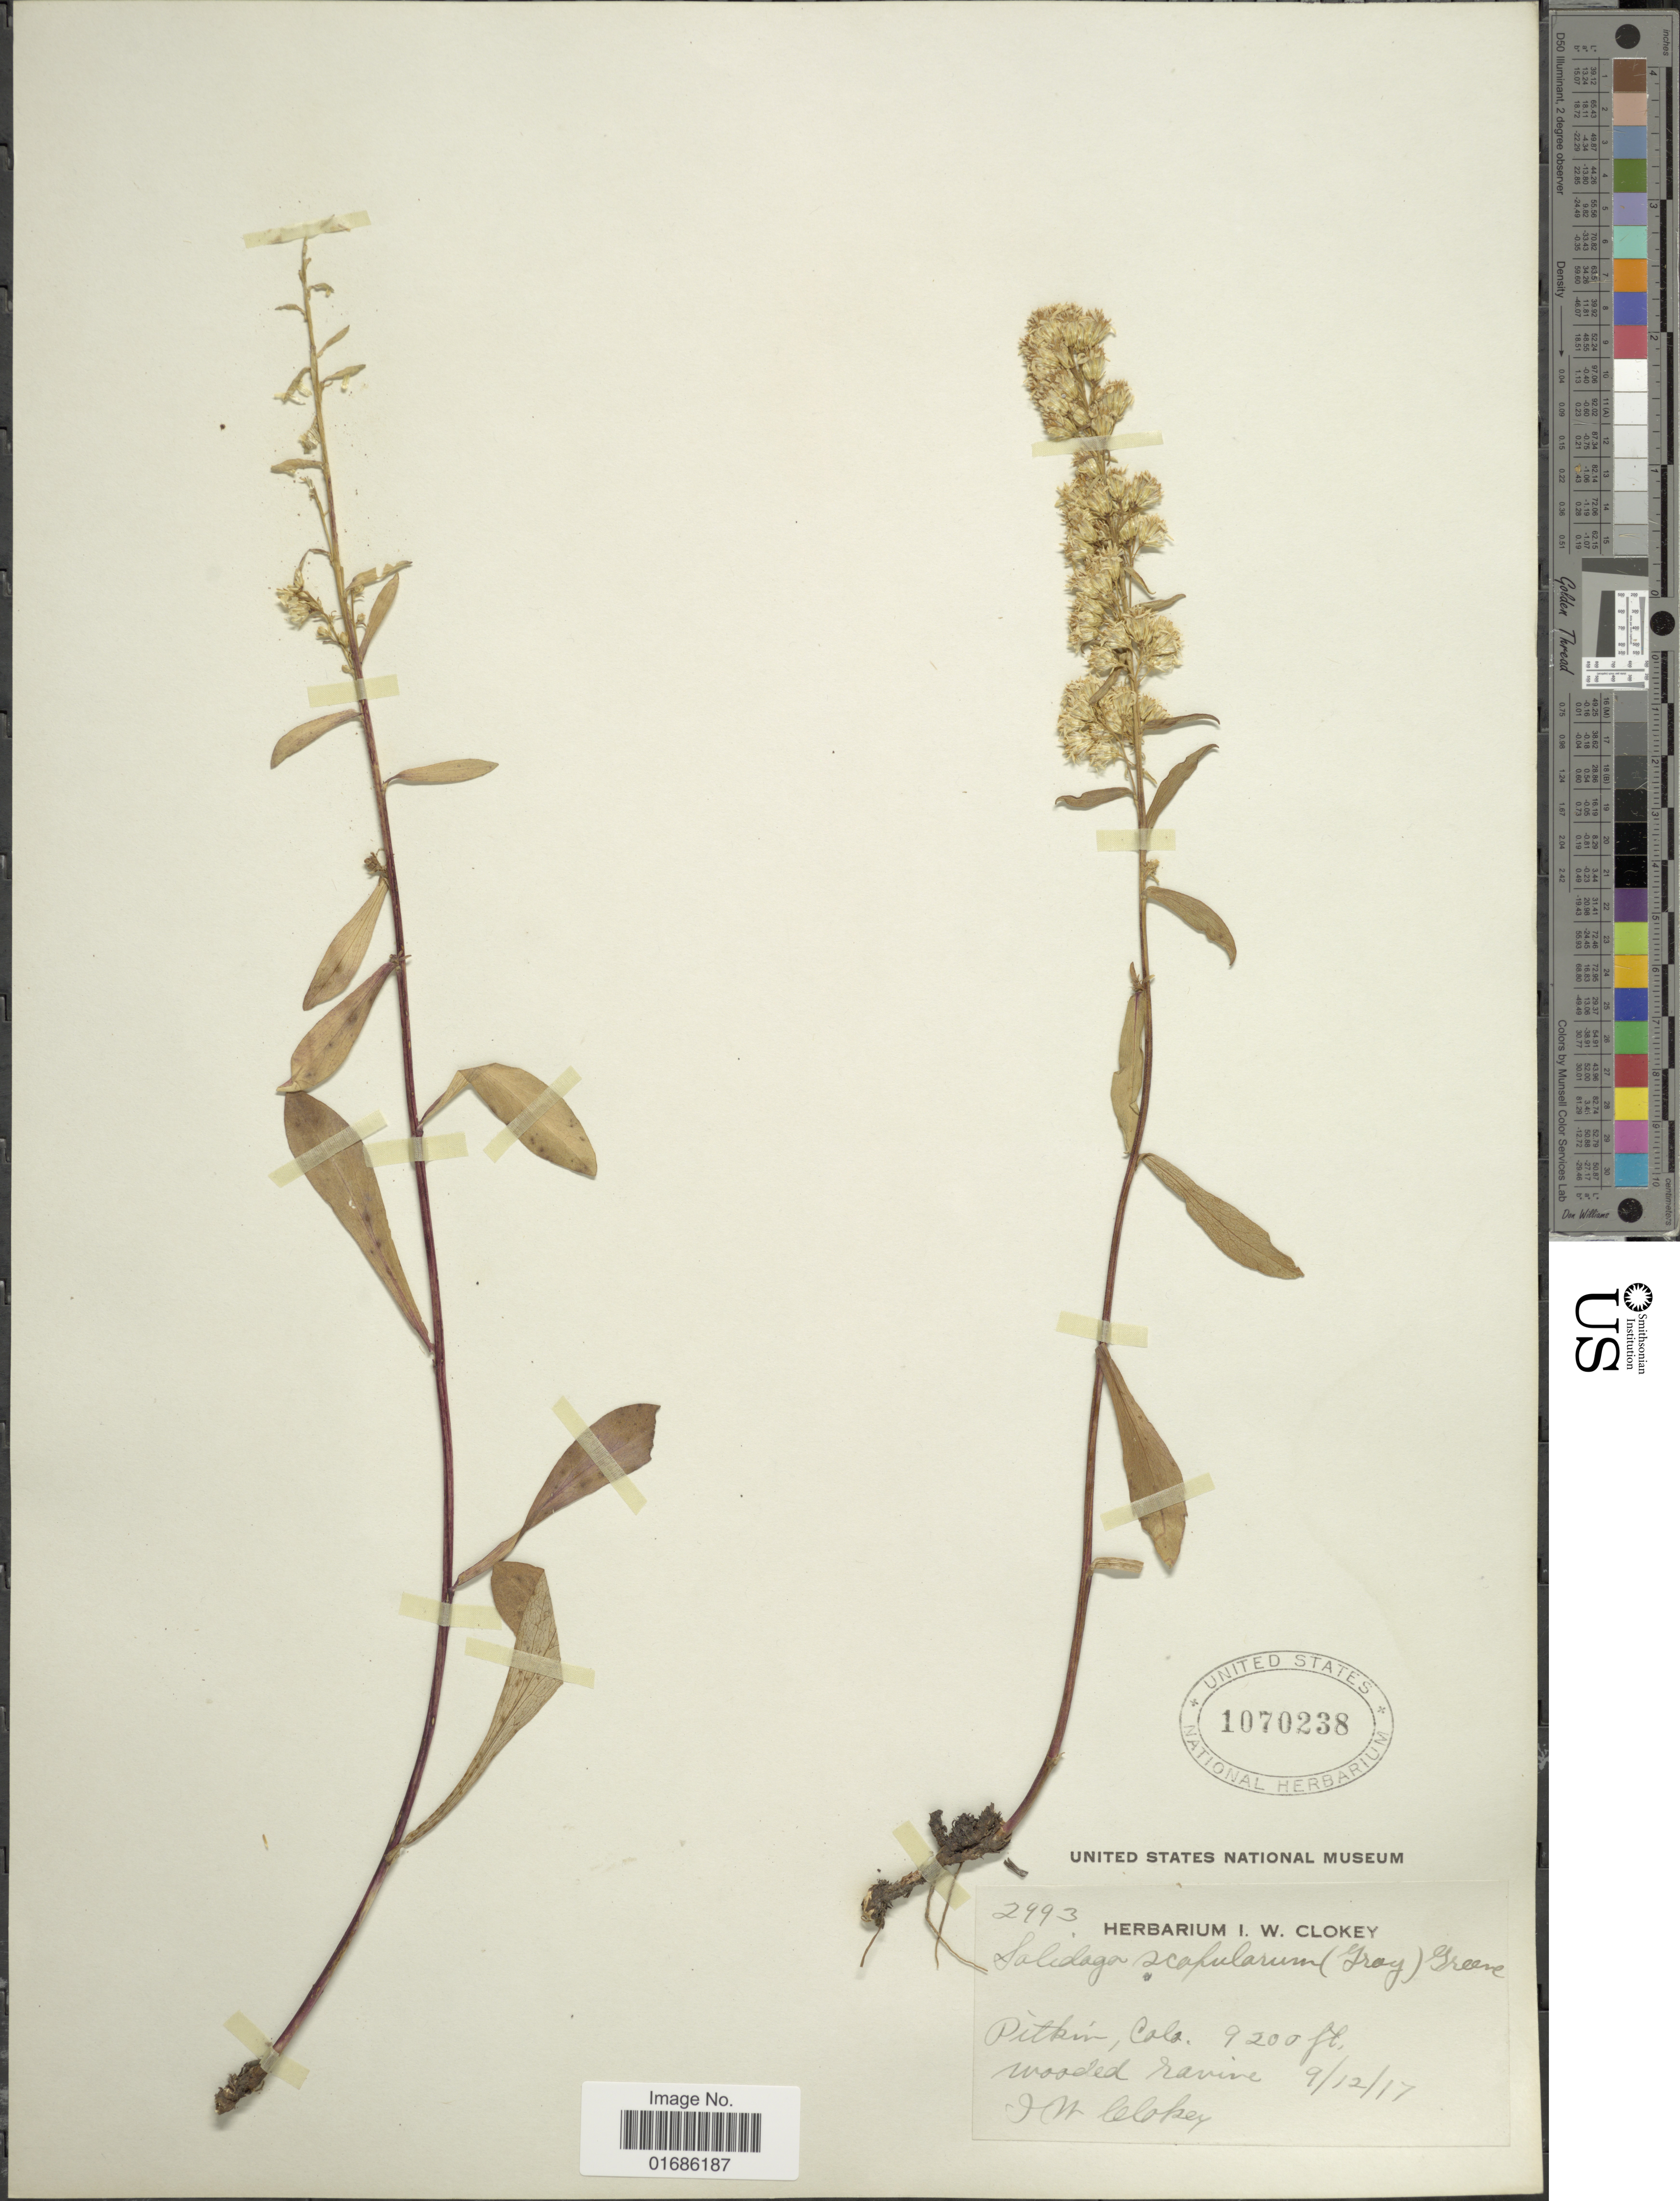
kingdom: Plantae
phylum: Tracheophyta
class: Magnoliopsida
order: Asterales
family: Asteraceae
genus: Solidago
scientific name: Solidago ciliosa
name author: Greene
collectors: I. W. Clokey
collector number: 2993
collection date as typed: Transcribed d/m/y: 12/9/17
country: United States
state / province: California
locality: Pitkin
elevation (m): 2804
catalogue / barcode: US 1070238